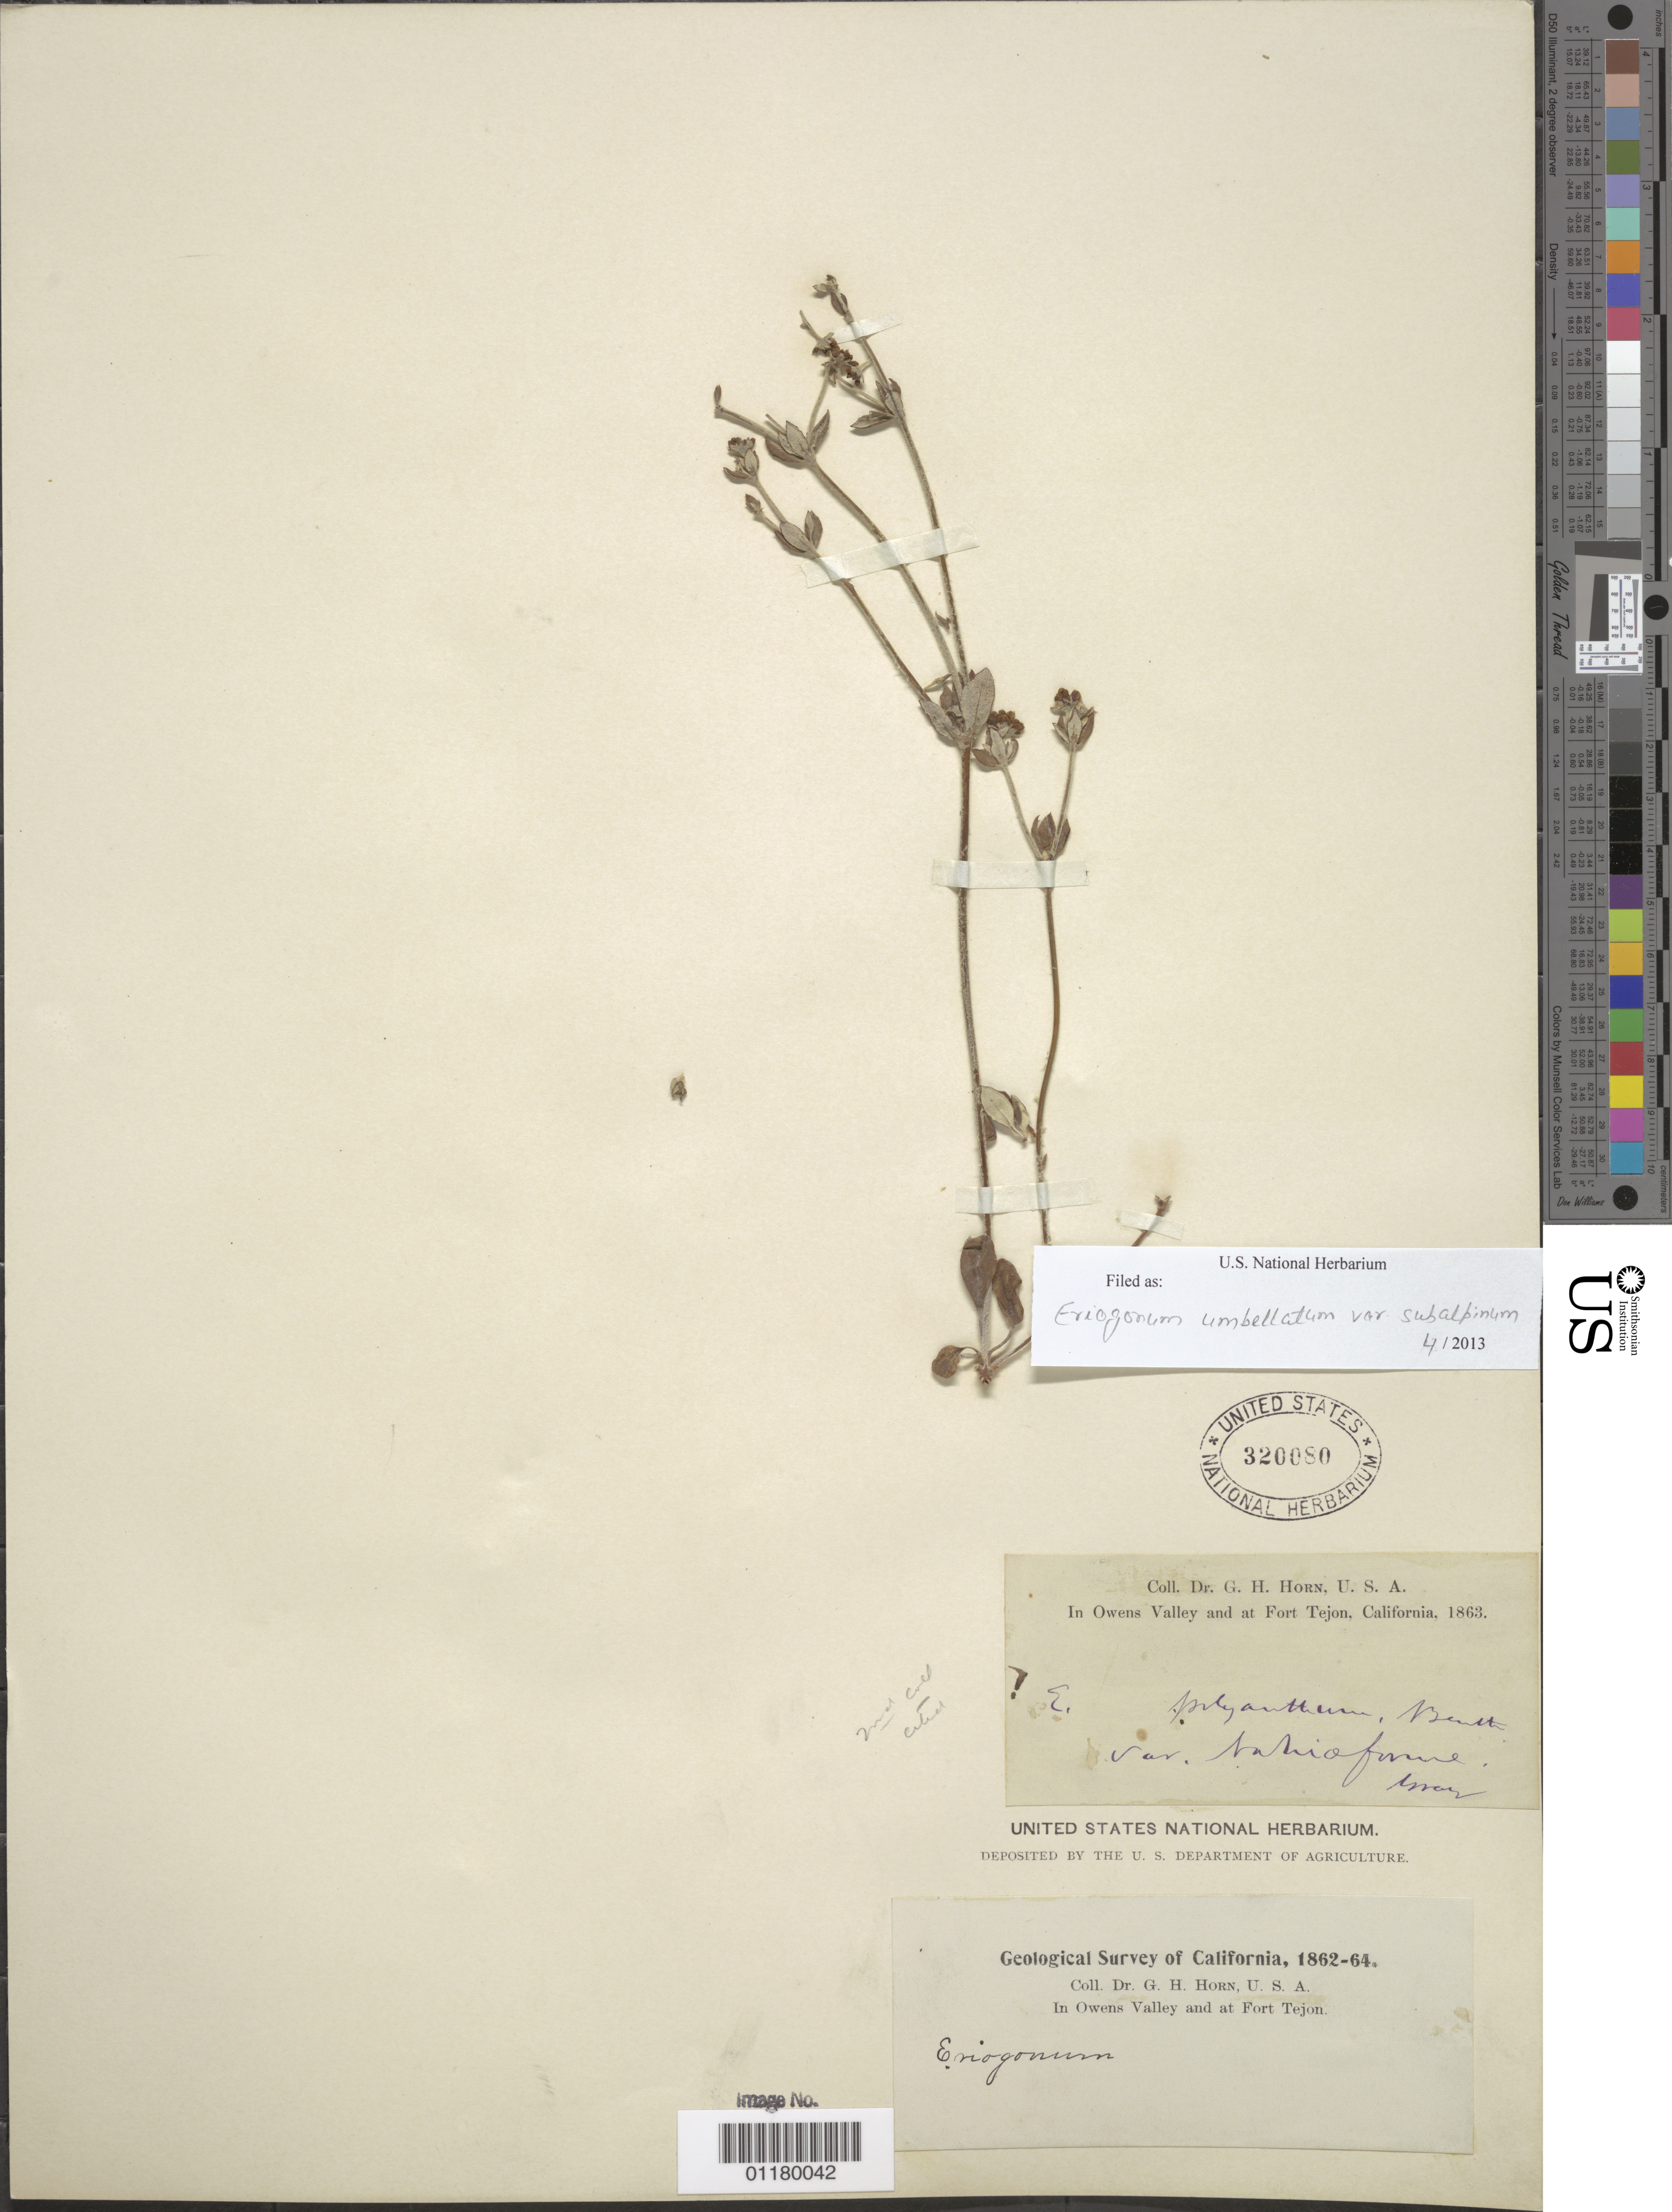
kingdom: Plantae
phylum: Tracheophyta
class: Magnoliopsida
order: Caryophyllales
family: Polygonaceae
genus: Eriogonum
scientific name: Eriogonum umbellatum var. subalpinum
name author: M.E. Jones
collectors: G. Horn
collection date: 1862/1864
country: United States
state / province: California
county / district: Kern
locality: In Owens Valley and at Fort Tejon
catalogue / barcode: US 320080